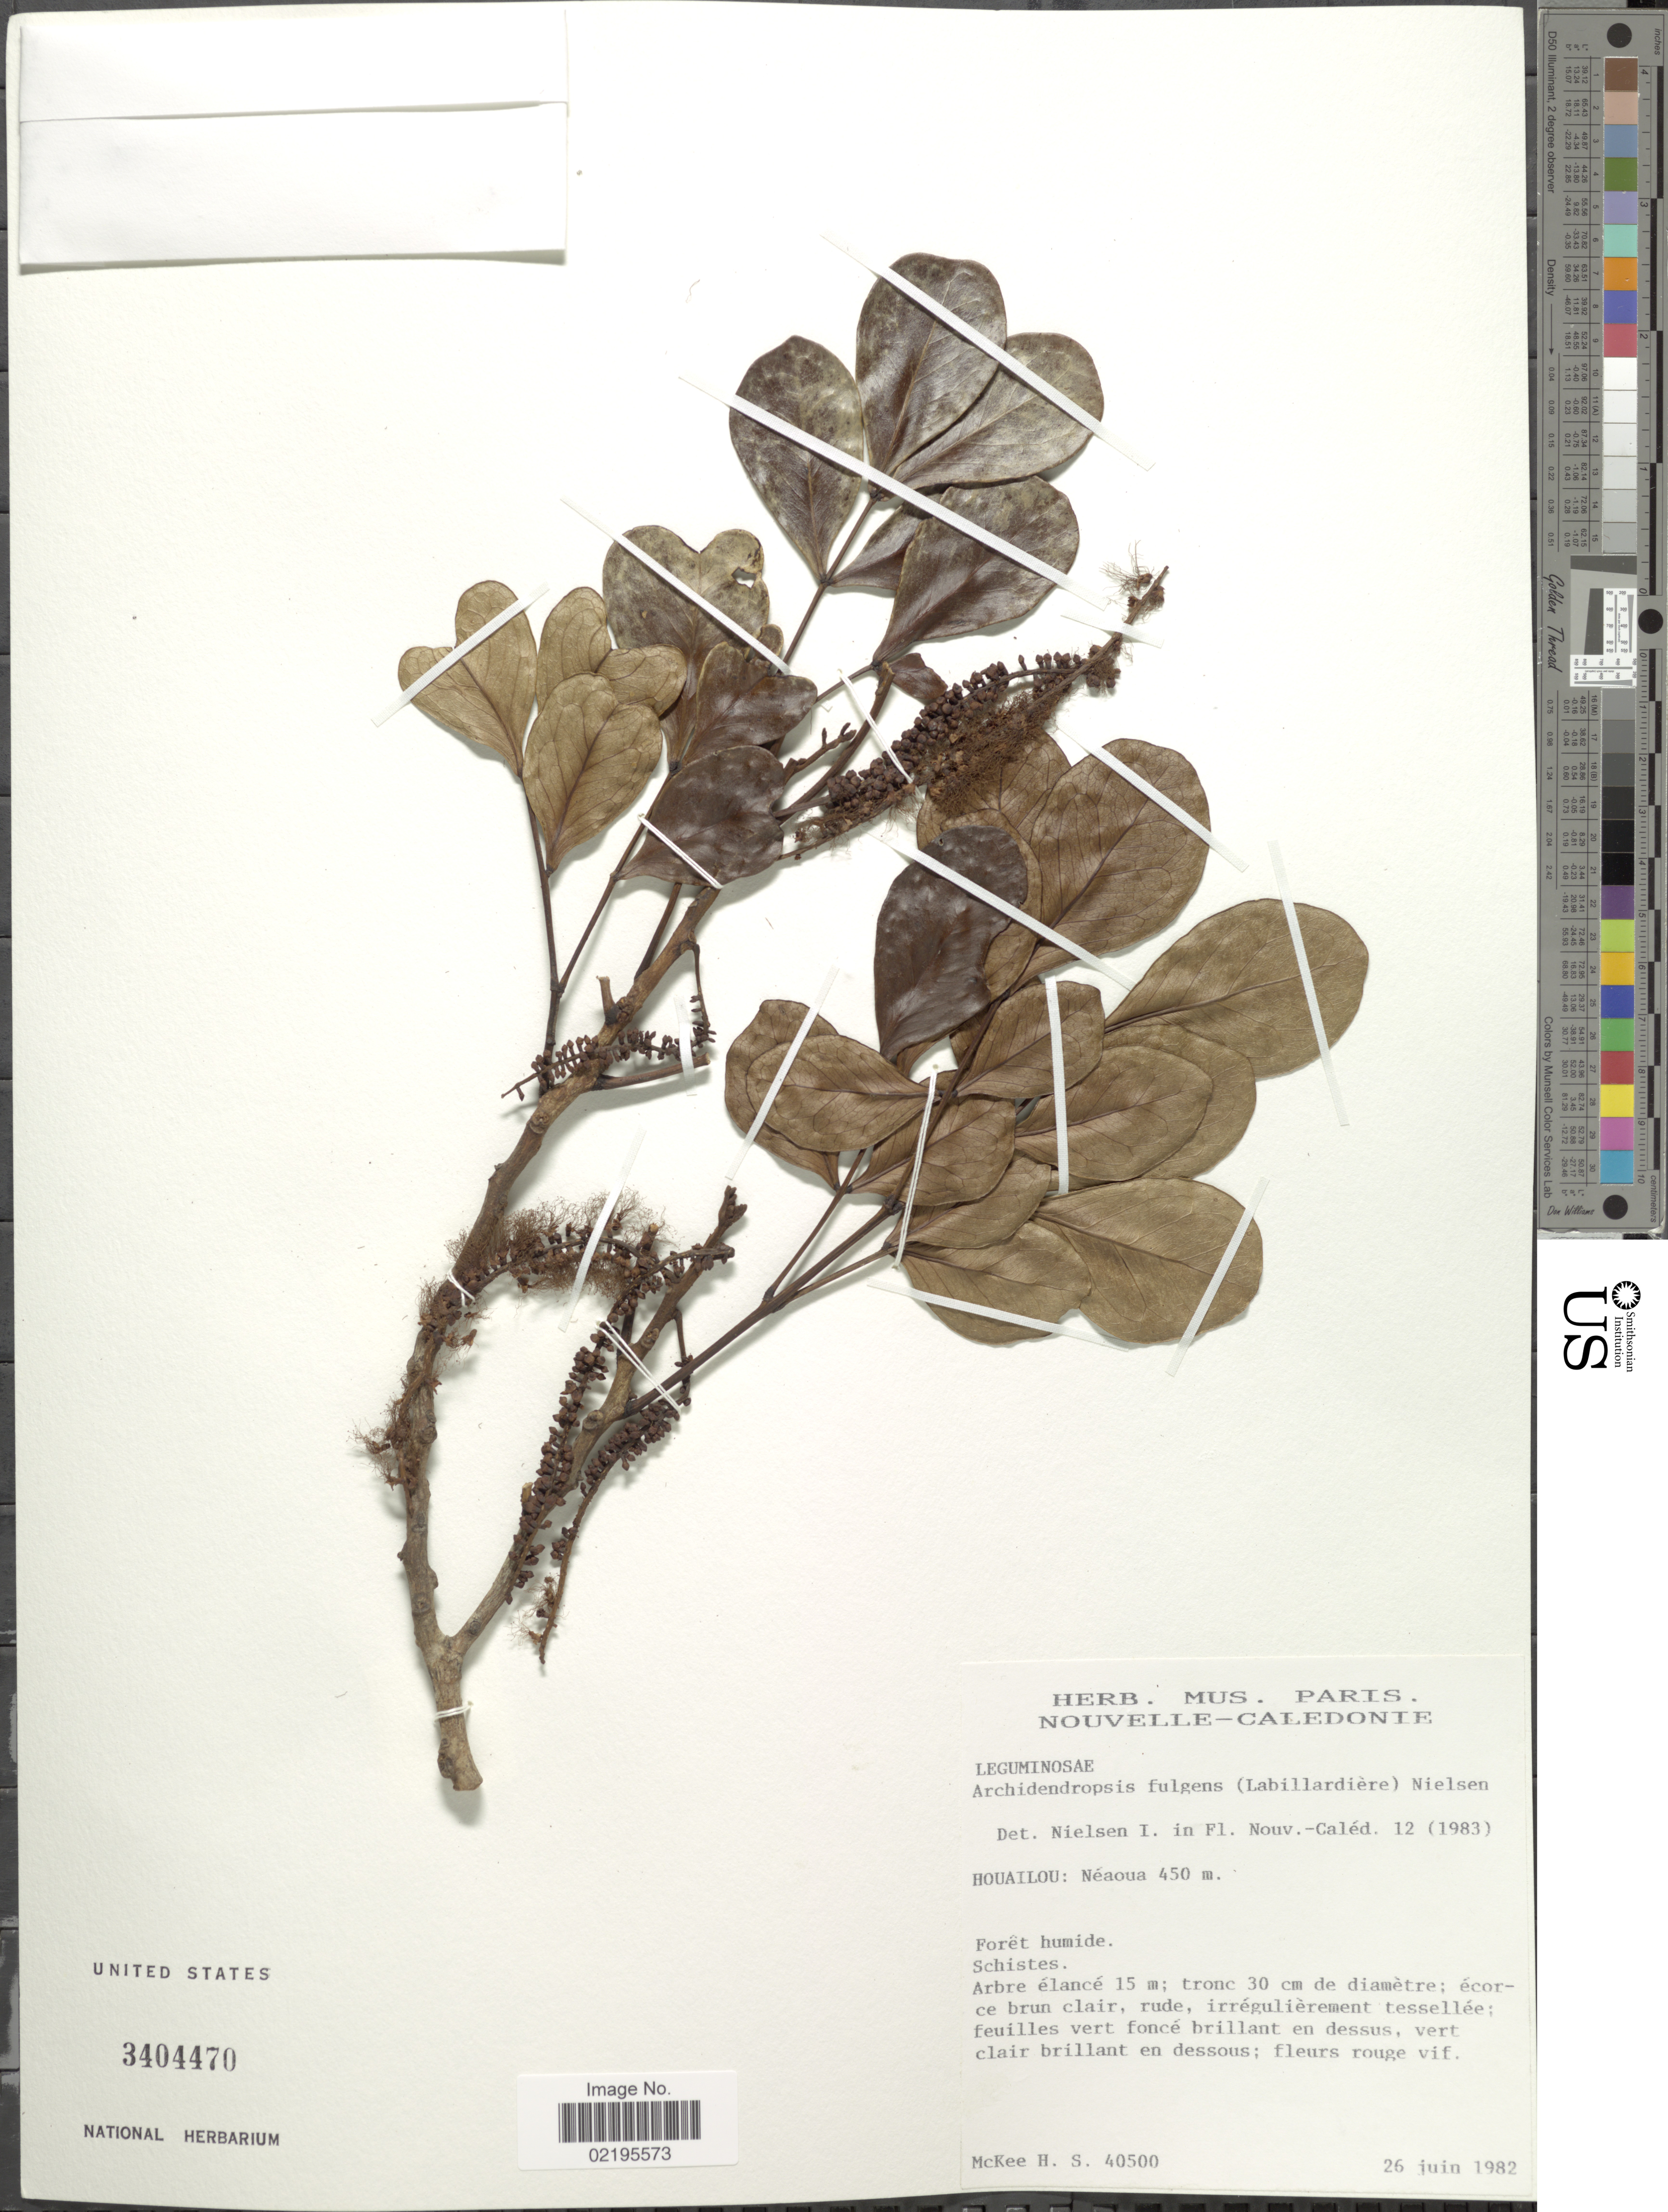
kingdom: Plantae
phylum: Tracheophyta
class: Magnoliopsida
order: Fabales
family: Fabaceae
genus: Archidendropsis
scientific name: Archidendropsis fulgens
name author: (Labill.) I.C. Nielsen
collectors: H. S. McKee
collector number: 40500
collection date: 1982-06-26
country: New Caledonia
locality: Houailou: Neaoua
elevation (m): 450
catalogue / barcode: US 3404470